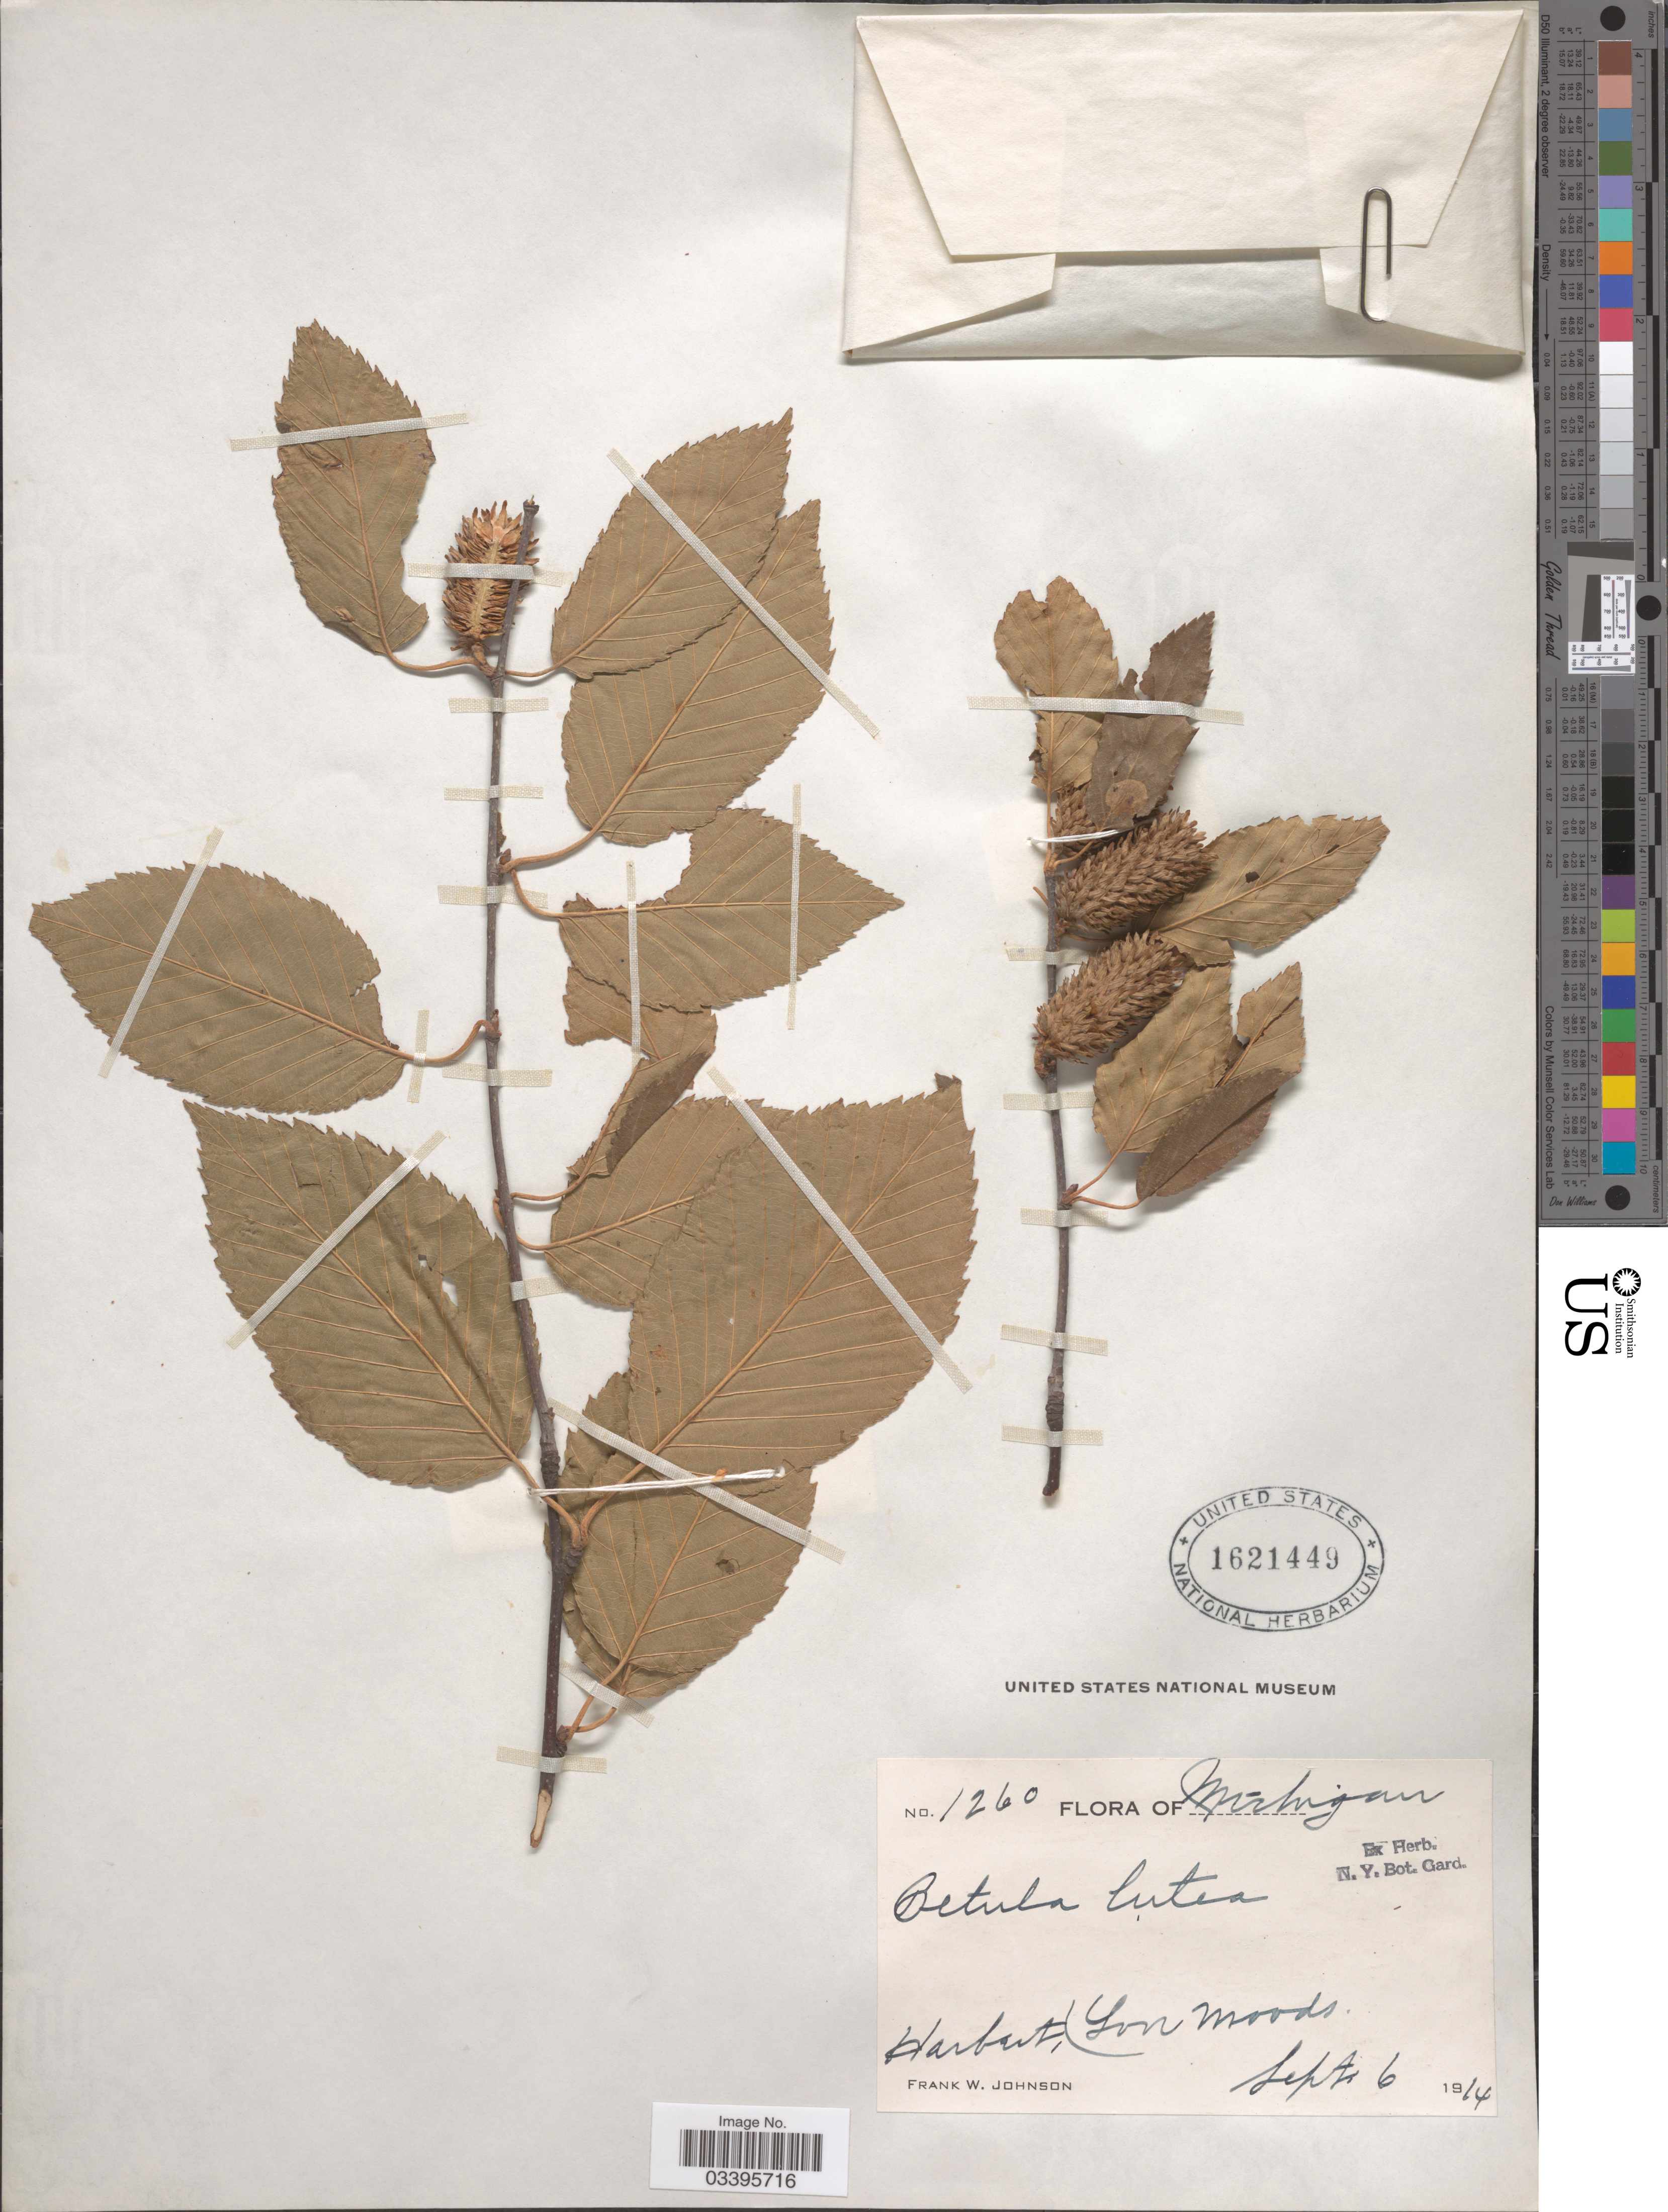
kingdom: Plantae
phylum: Tracheophyta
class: Magnoliopsida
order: Fagales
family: Betulaceae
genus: Betula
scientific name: Betula lutea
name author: F. Michx.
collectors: F. W. Johnson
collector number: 1260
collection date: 1914-09-06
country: United States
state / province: Michigan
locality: Harbert (Low woods.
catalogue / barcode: US 1621449